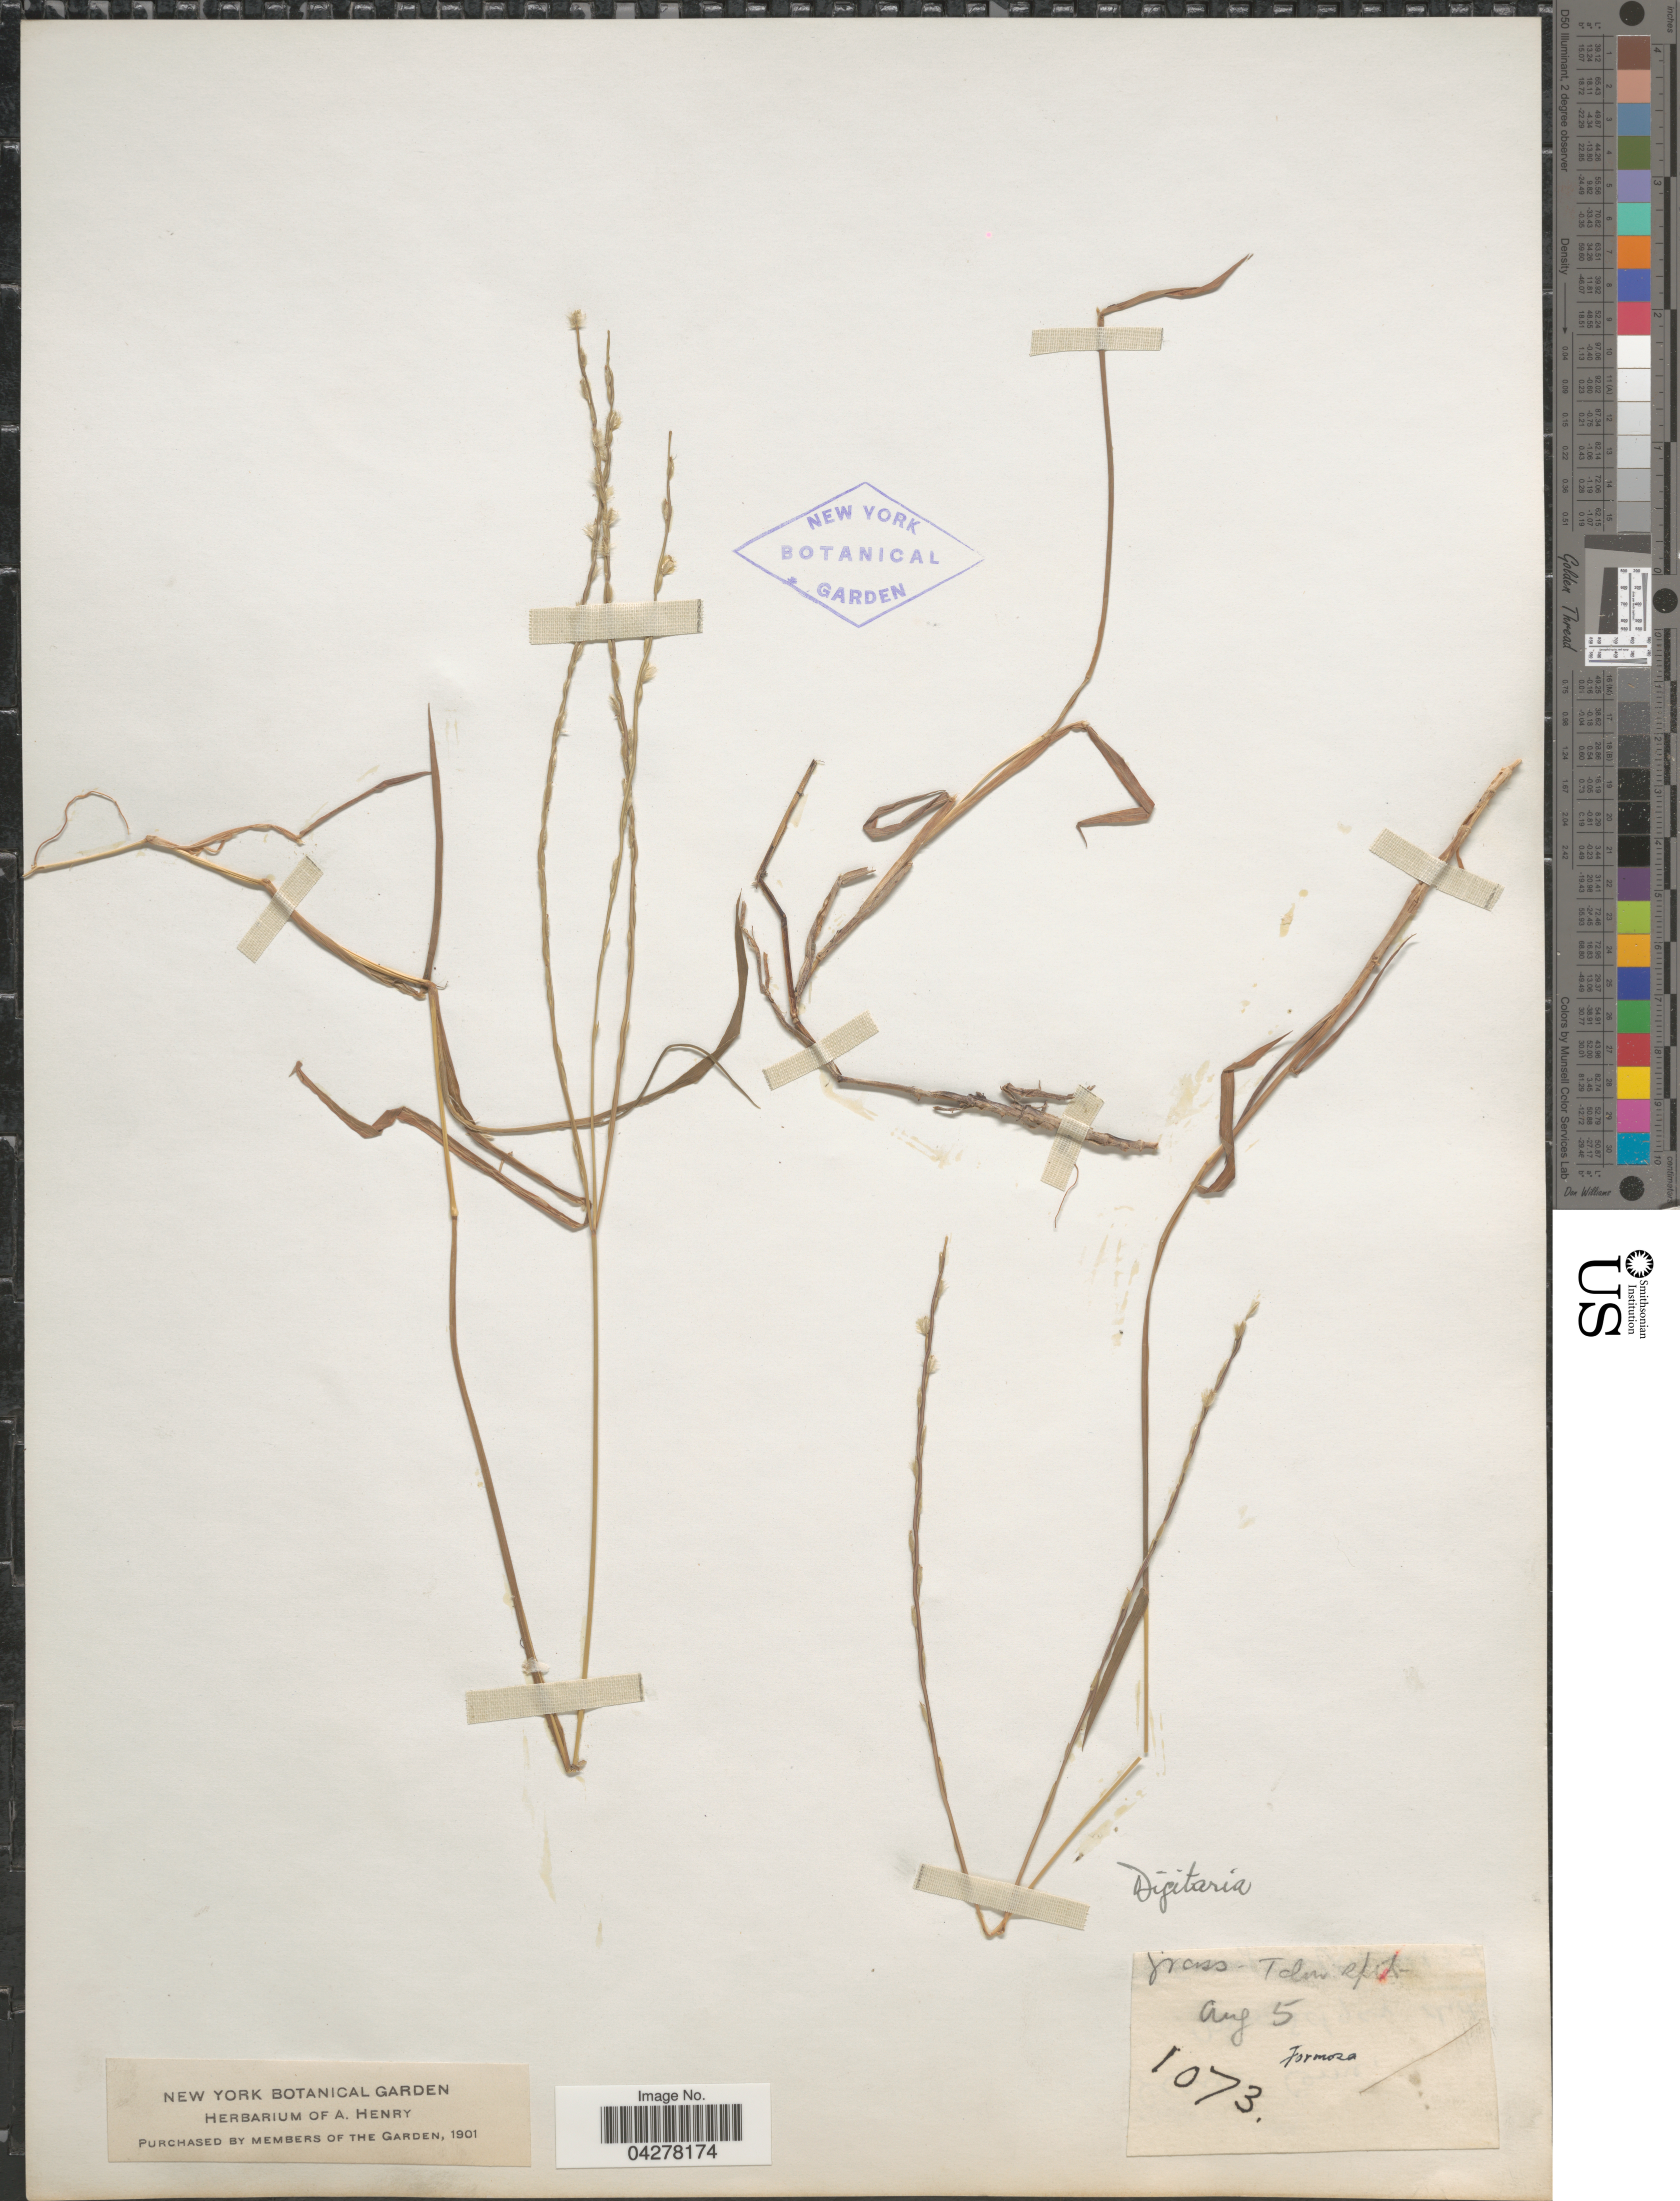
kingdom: Plantae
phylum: Tracheophyta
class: Liliopsida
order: Poales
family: Poaceae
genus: Digitaria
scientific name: Digitaria heterantha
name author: (Hook. f.) Merr.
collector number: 1073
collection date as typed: Transcribed d/m/y: /8/5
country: Taiwan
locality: Formosa.